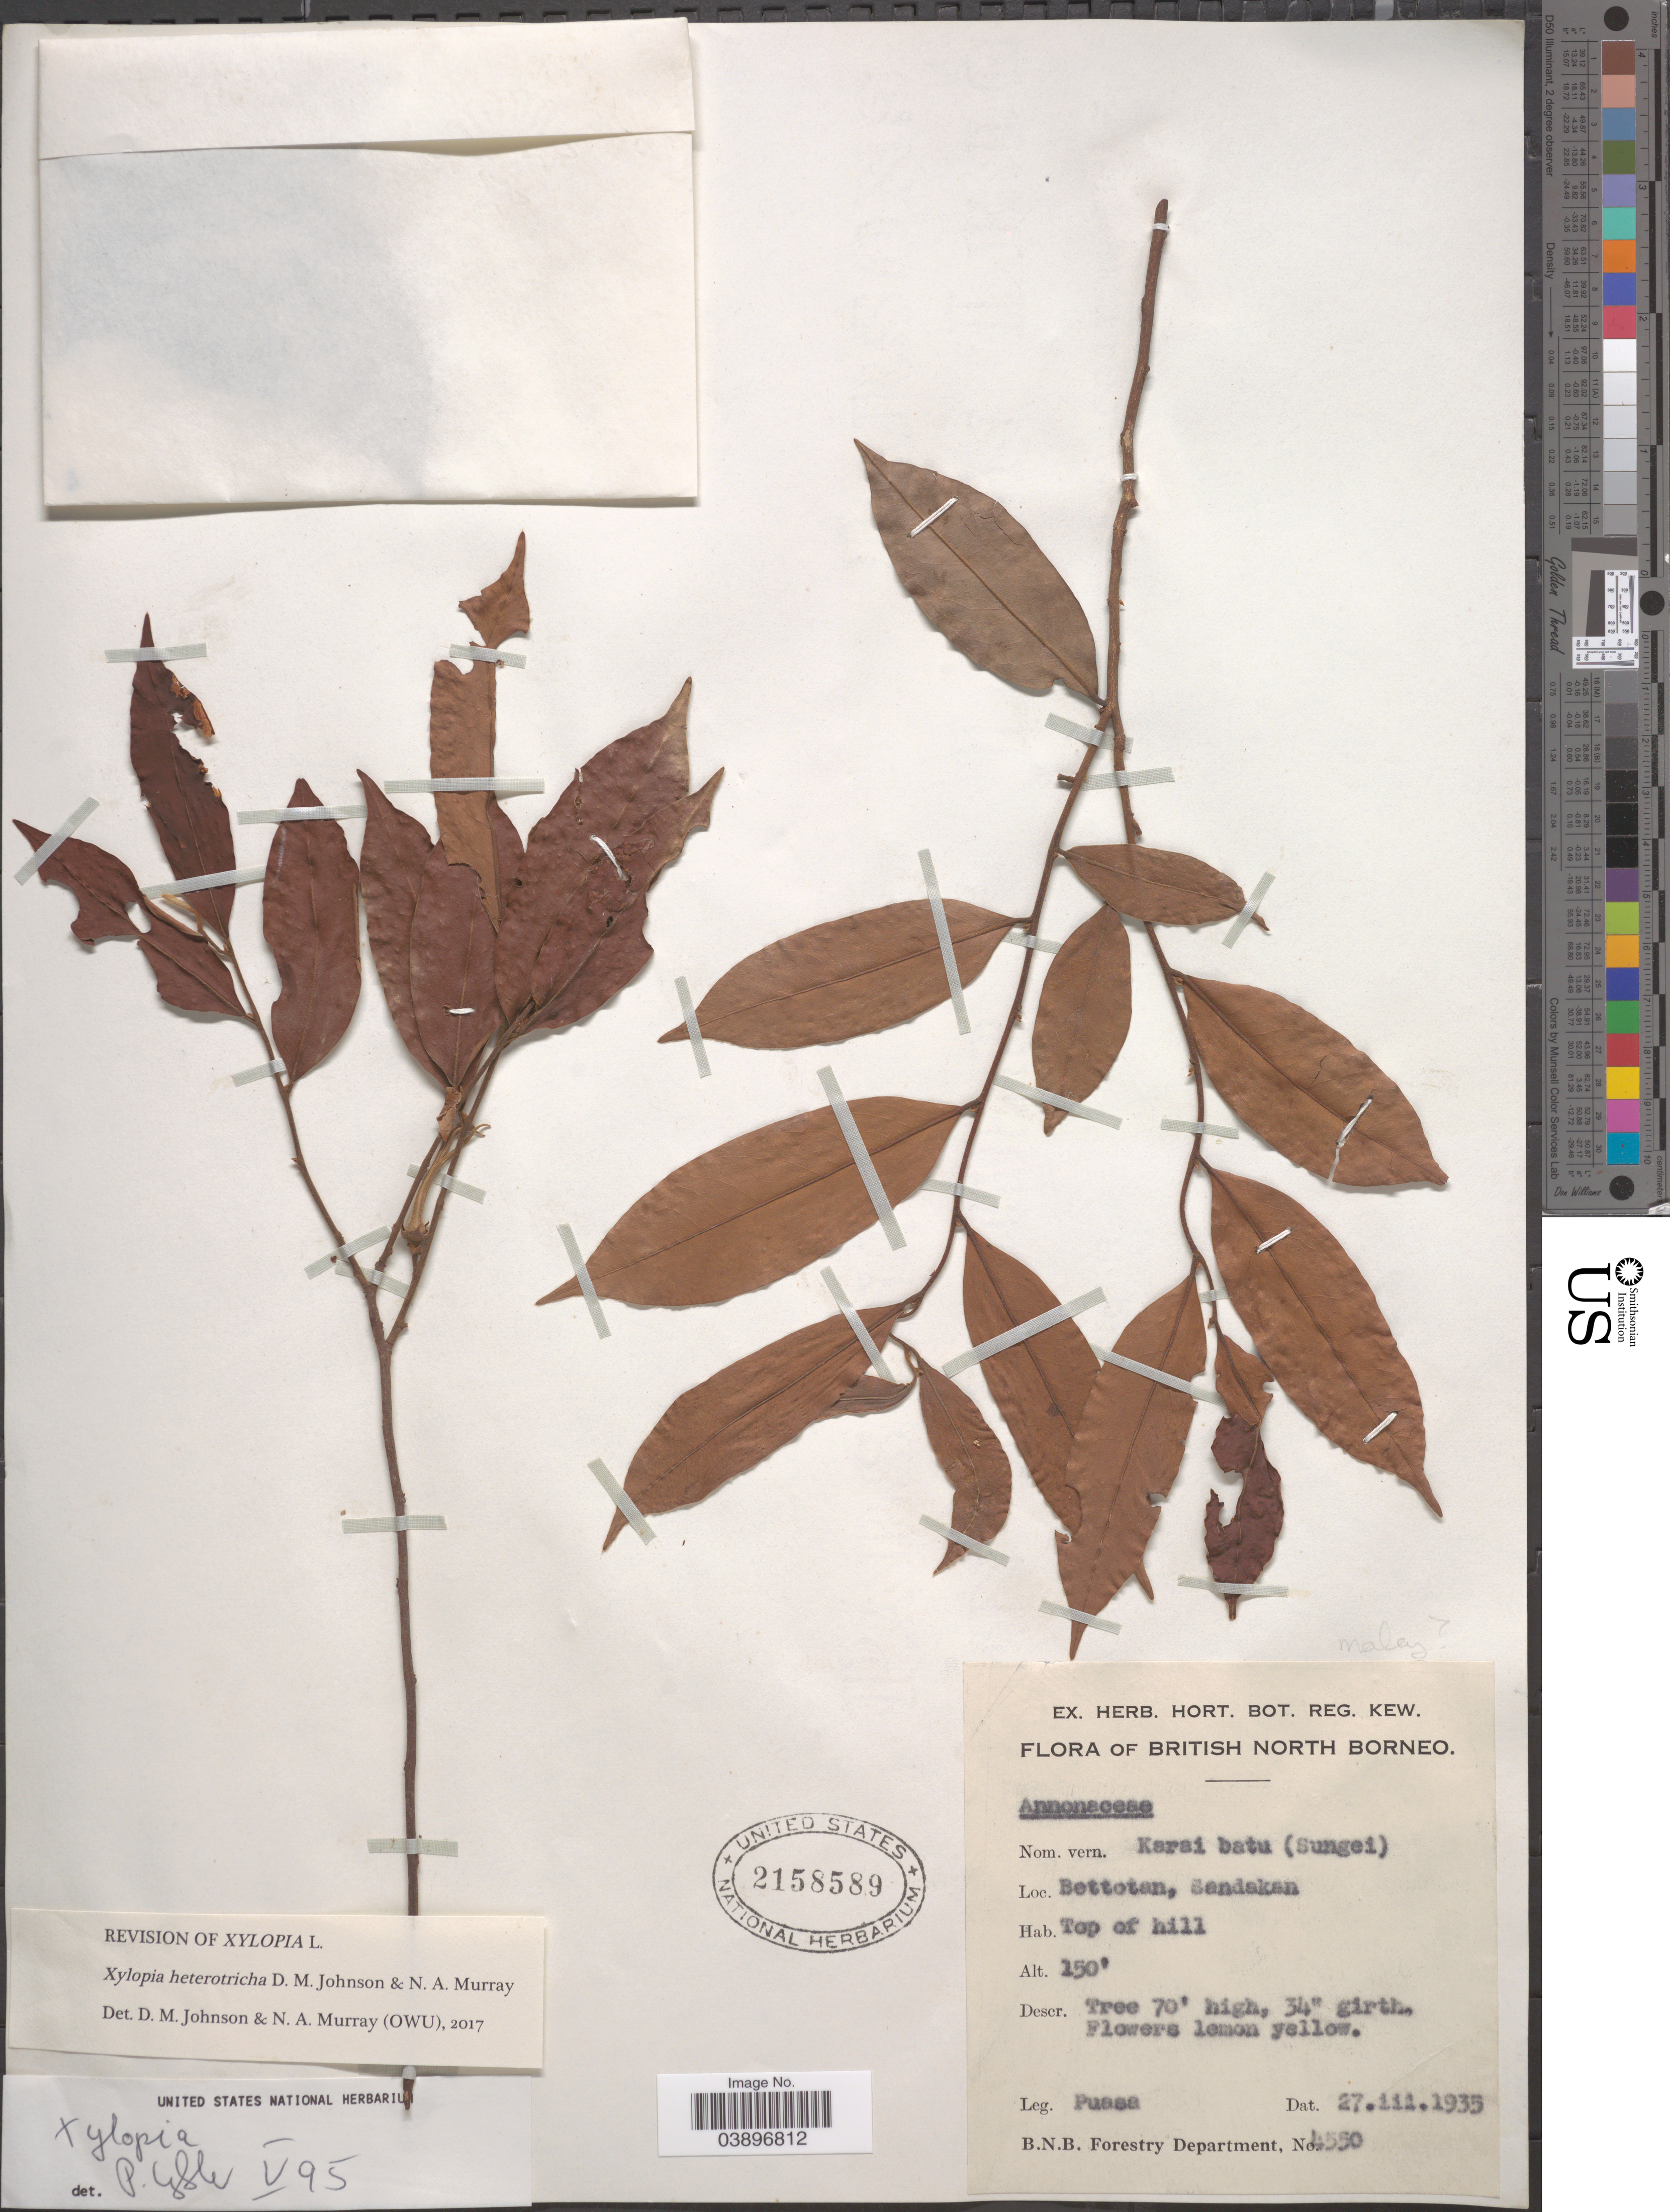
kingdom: Plantae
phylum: Tracheophyta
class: Magnoliopsida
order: Magnoliales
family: Annonaceae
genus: Xylopia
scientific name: Xylopia heterotricha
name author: D.M. Johnson & N.A. Murray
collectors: Puasa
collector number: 4550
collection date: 1935-03-27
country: Malaysia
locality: British North Borneo. Bettotan, Sandakan.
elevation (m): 46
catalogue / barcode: US 2158589